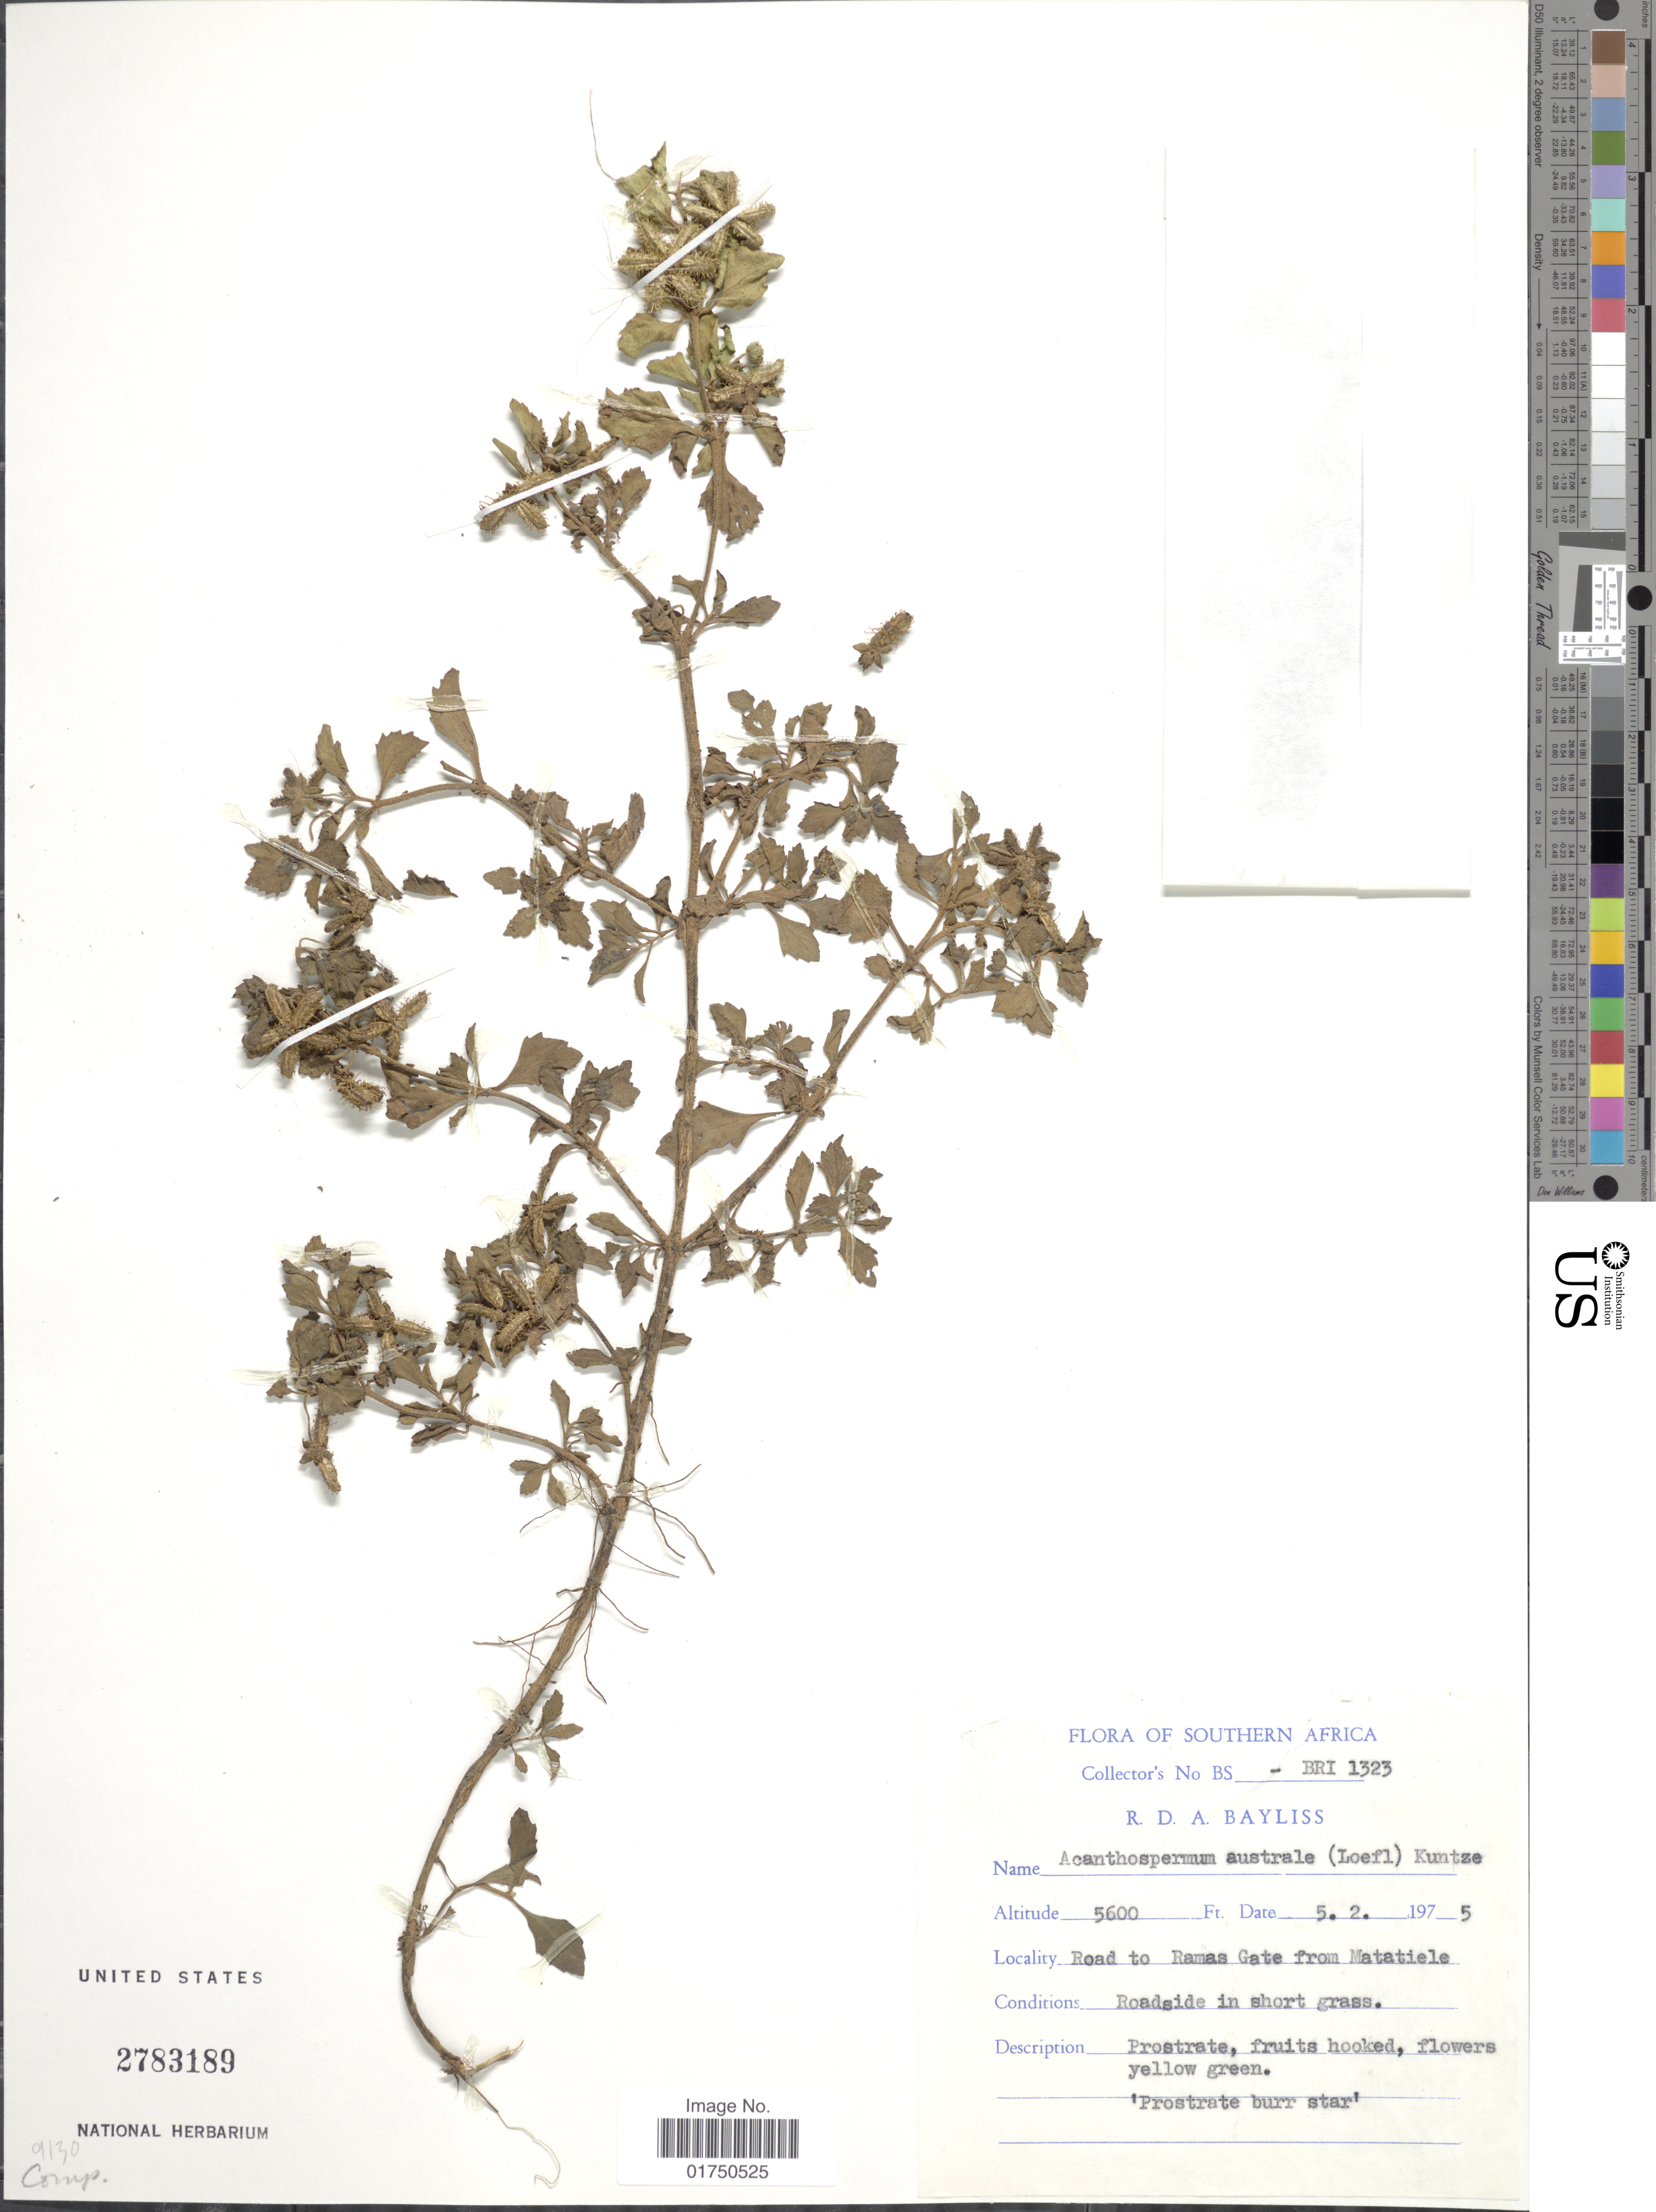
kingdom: Plantae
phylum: Tracheophyta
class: Magnoliopsida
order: Asterales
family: Asteraceae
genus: Acanthospermum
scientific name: Acanthospermum glabratum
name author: (DC.) Wild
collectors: R. Bayliss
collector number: BRI 1323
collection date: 1975-02-05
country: South Africa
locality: Southern Africa. Road to Ramas Gate from Matatiele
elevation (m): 1707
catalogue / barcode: US 2783189